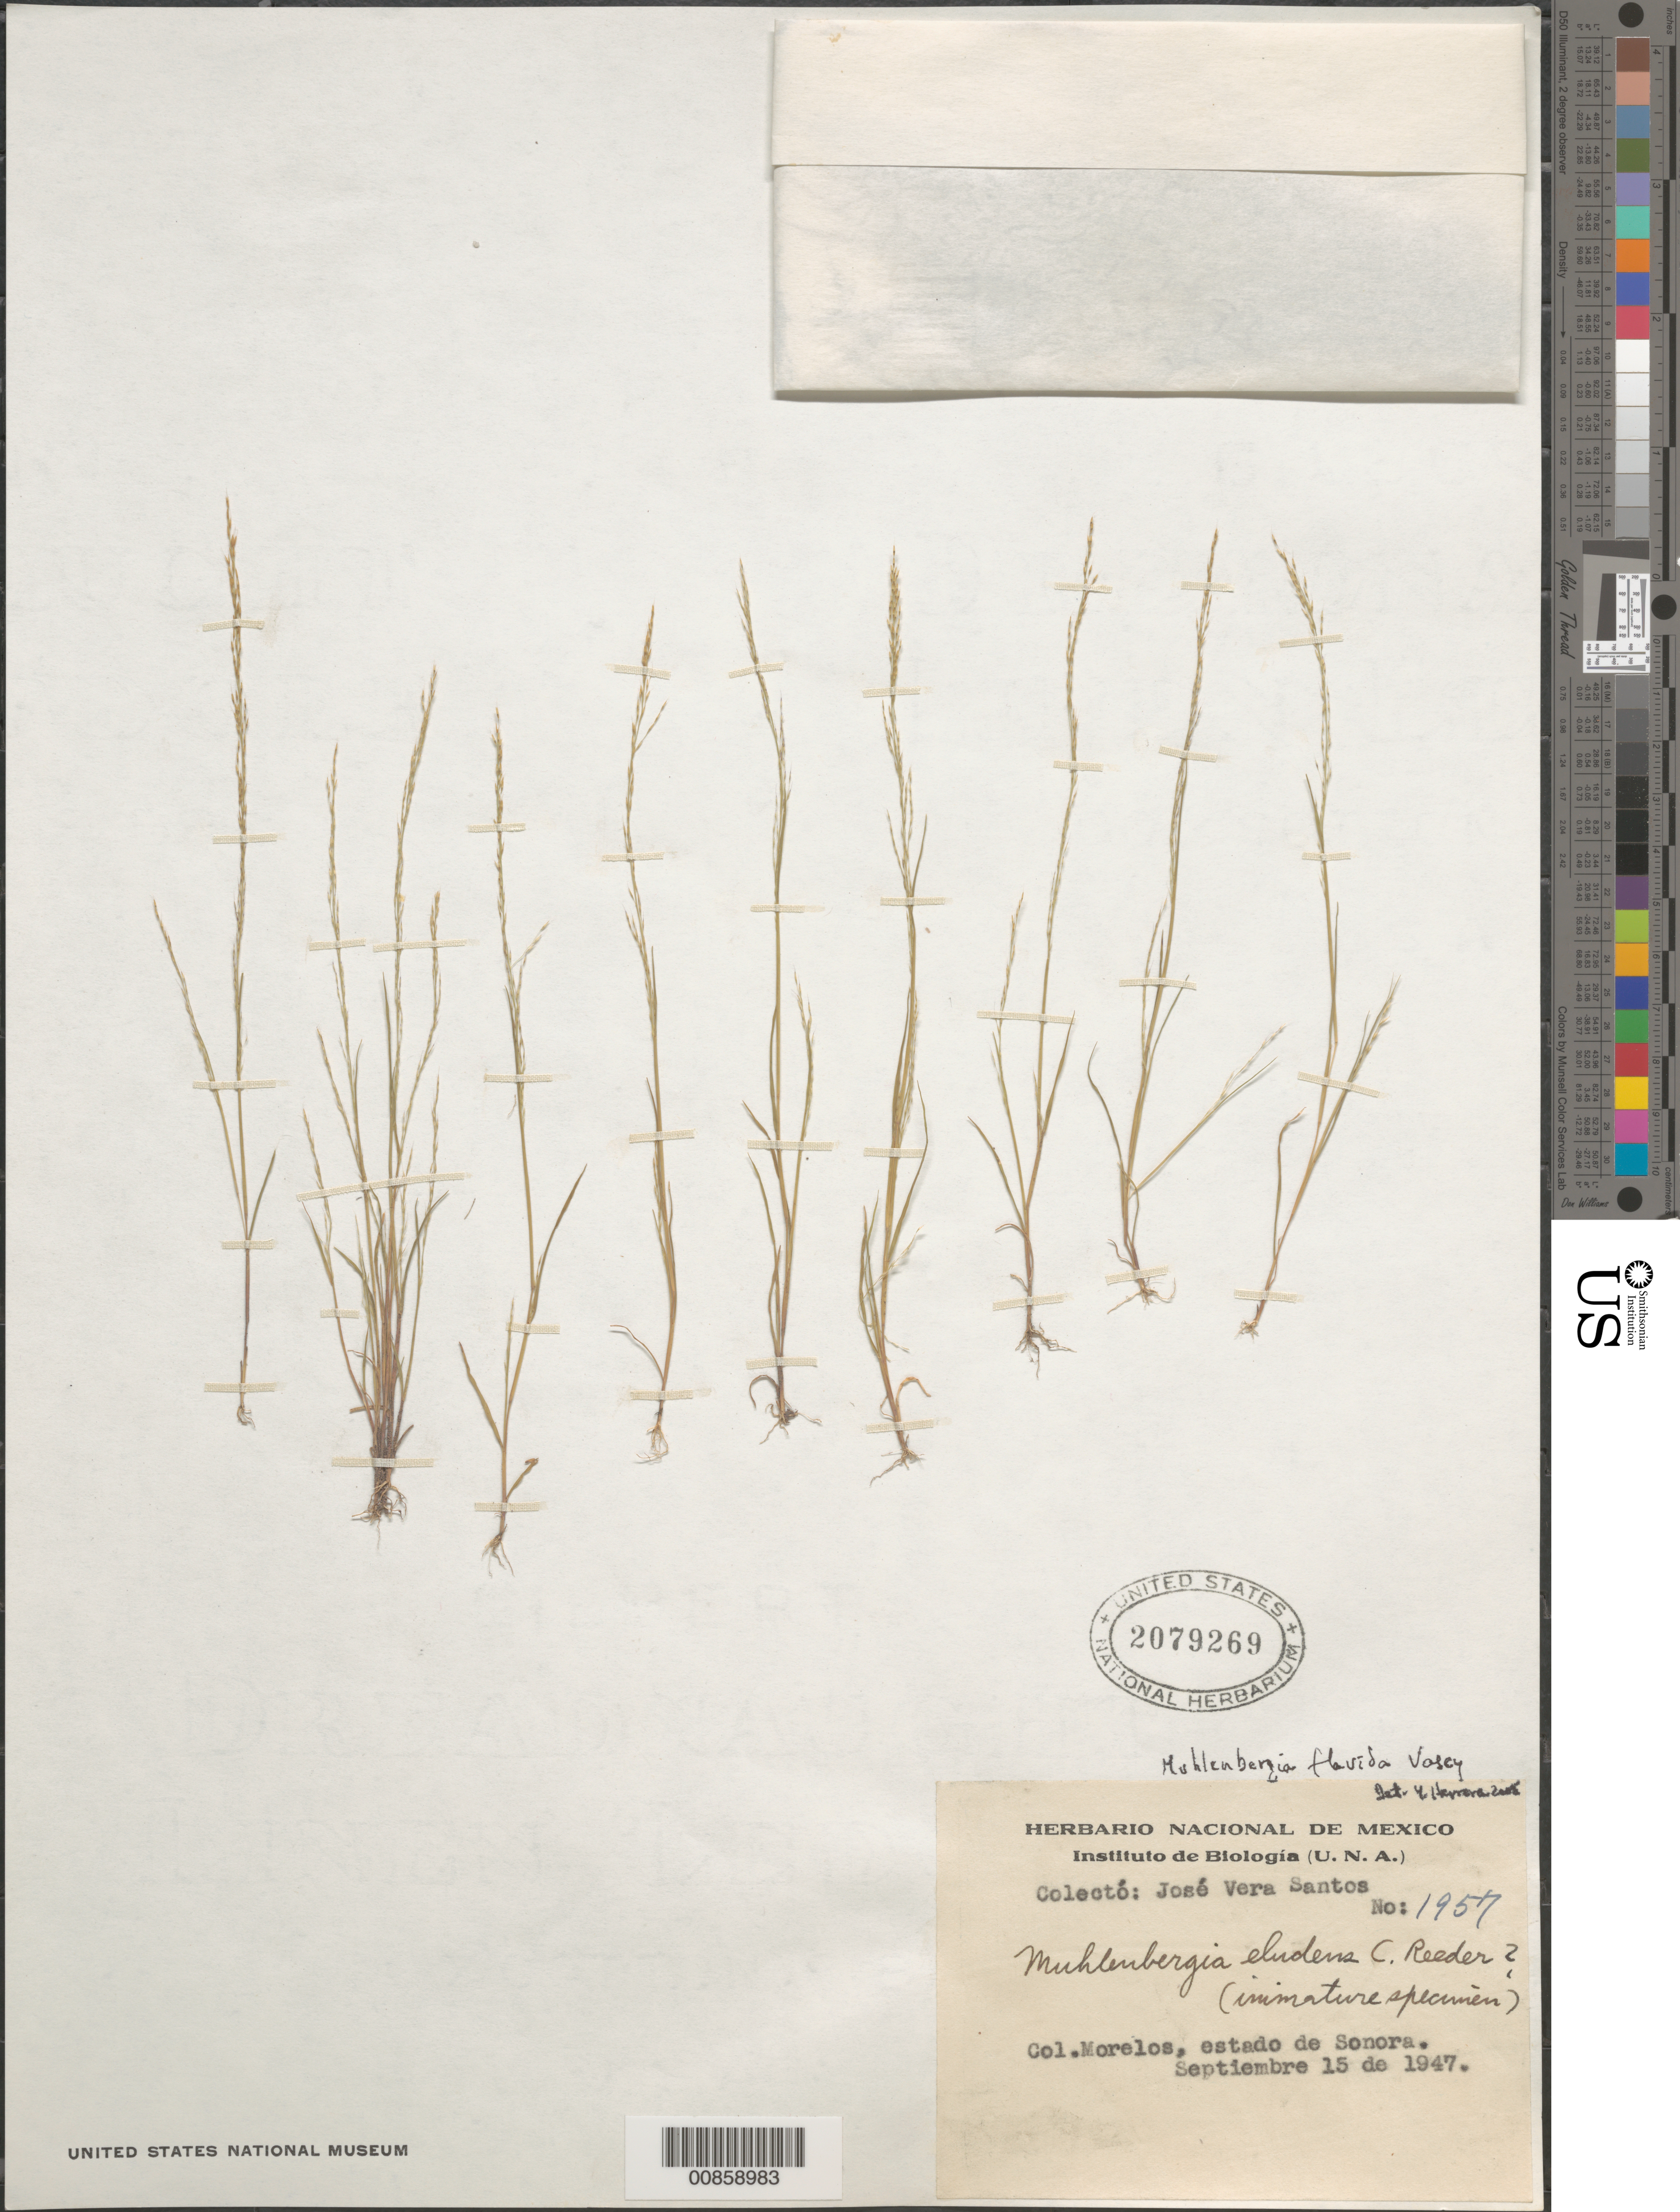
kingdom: Plantae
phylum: Tracheophyta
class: Liliopsida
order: Poales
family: Poaceae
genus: Muhlenbergia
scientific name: Muhlenbergia flavida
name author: Vasey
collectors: J. Vera Santos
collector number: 1957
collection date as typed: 15 Sep 1947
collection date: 1947-09-15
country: Mexico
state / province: Sonora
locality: Col. Morelos, Son.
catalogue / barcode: US 2079269